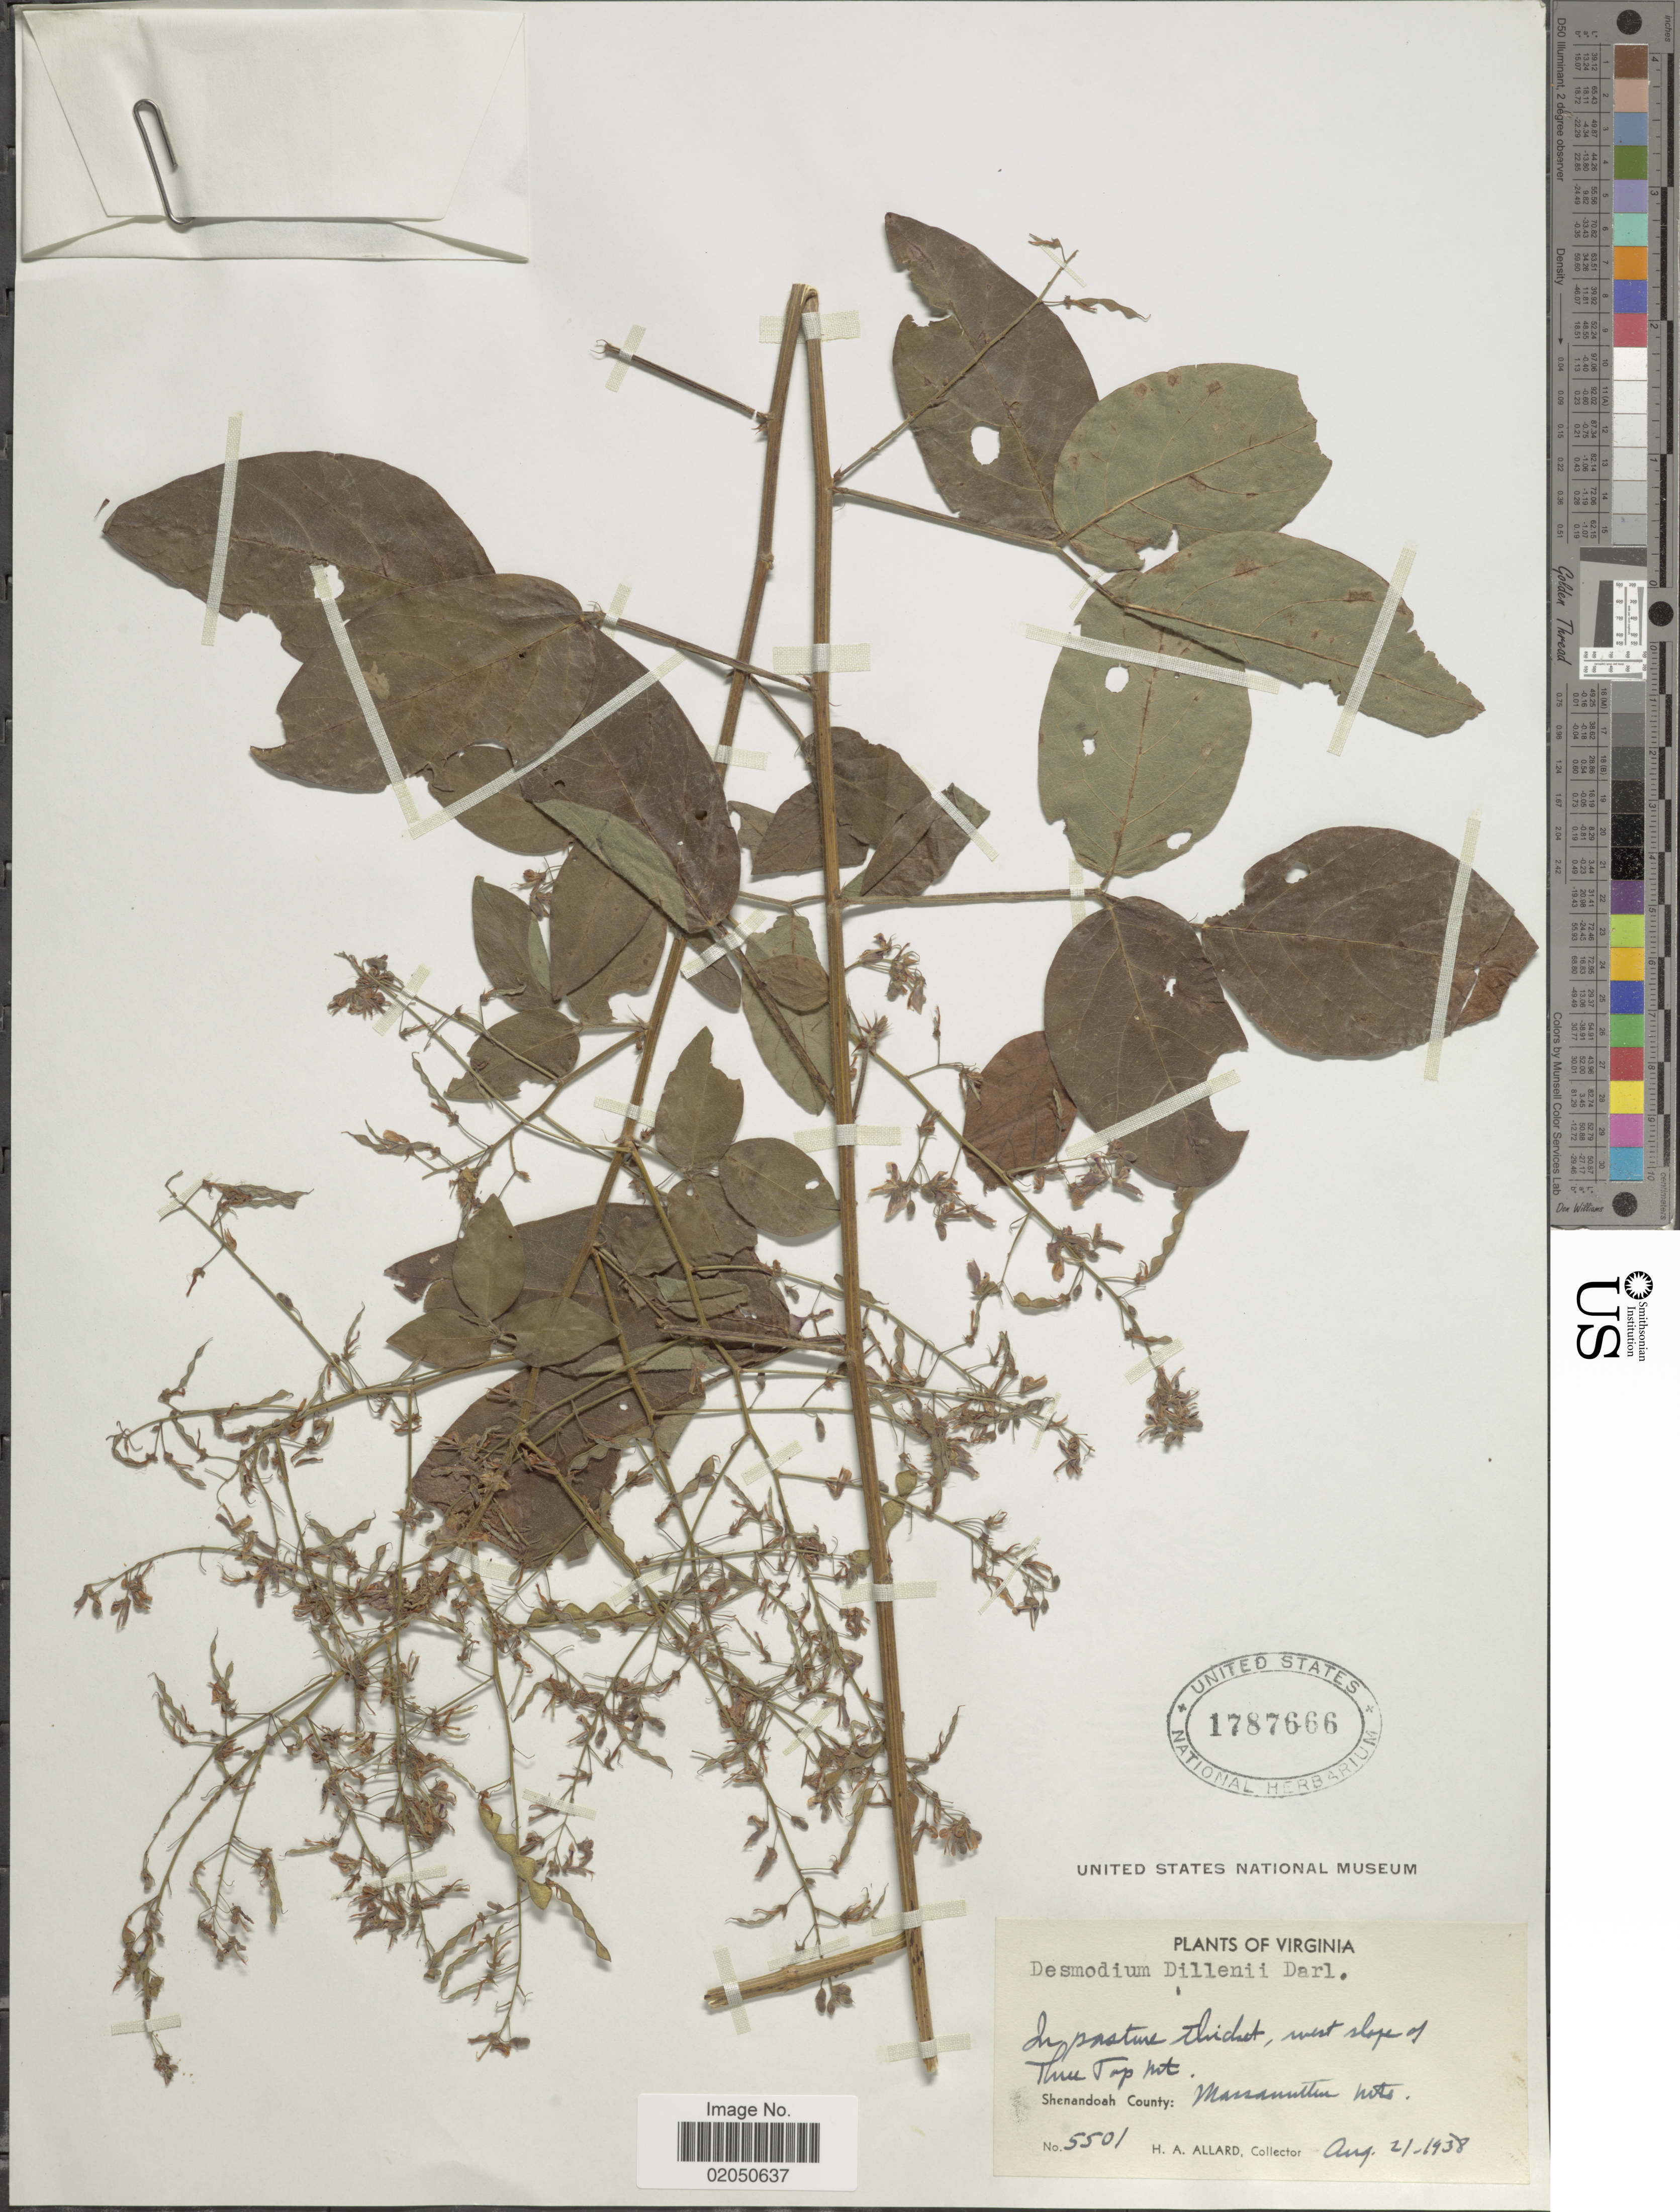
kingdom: Plantae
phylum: Tracheophyta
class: Magnoliopsida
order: Fabales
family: Fabaceae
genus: Desmodium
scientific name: Desmodium glabellum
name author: (Michx.) DC.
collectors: H. A. Allard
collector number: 5501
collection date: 1938-08-21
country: United States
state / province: Virginia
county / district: Shenandoah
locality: Three Top Mt. Shenandoah County: Massanutten Mts.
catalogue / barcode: US 1787666